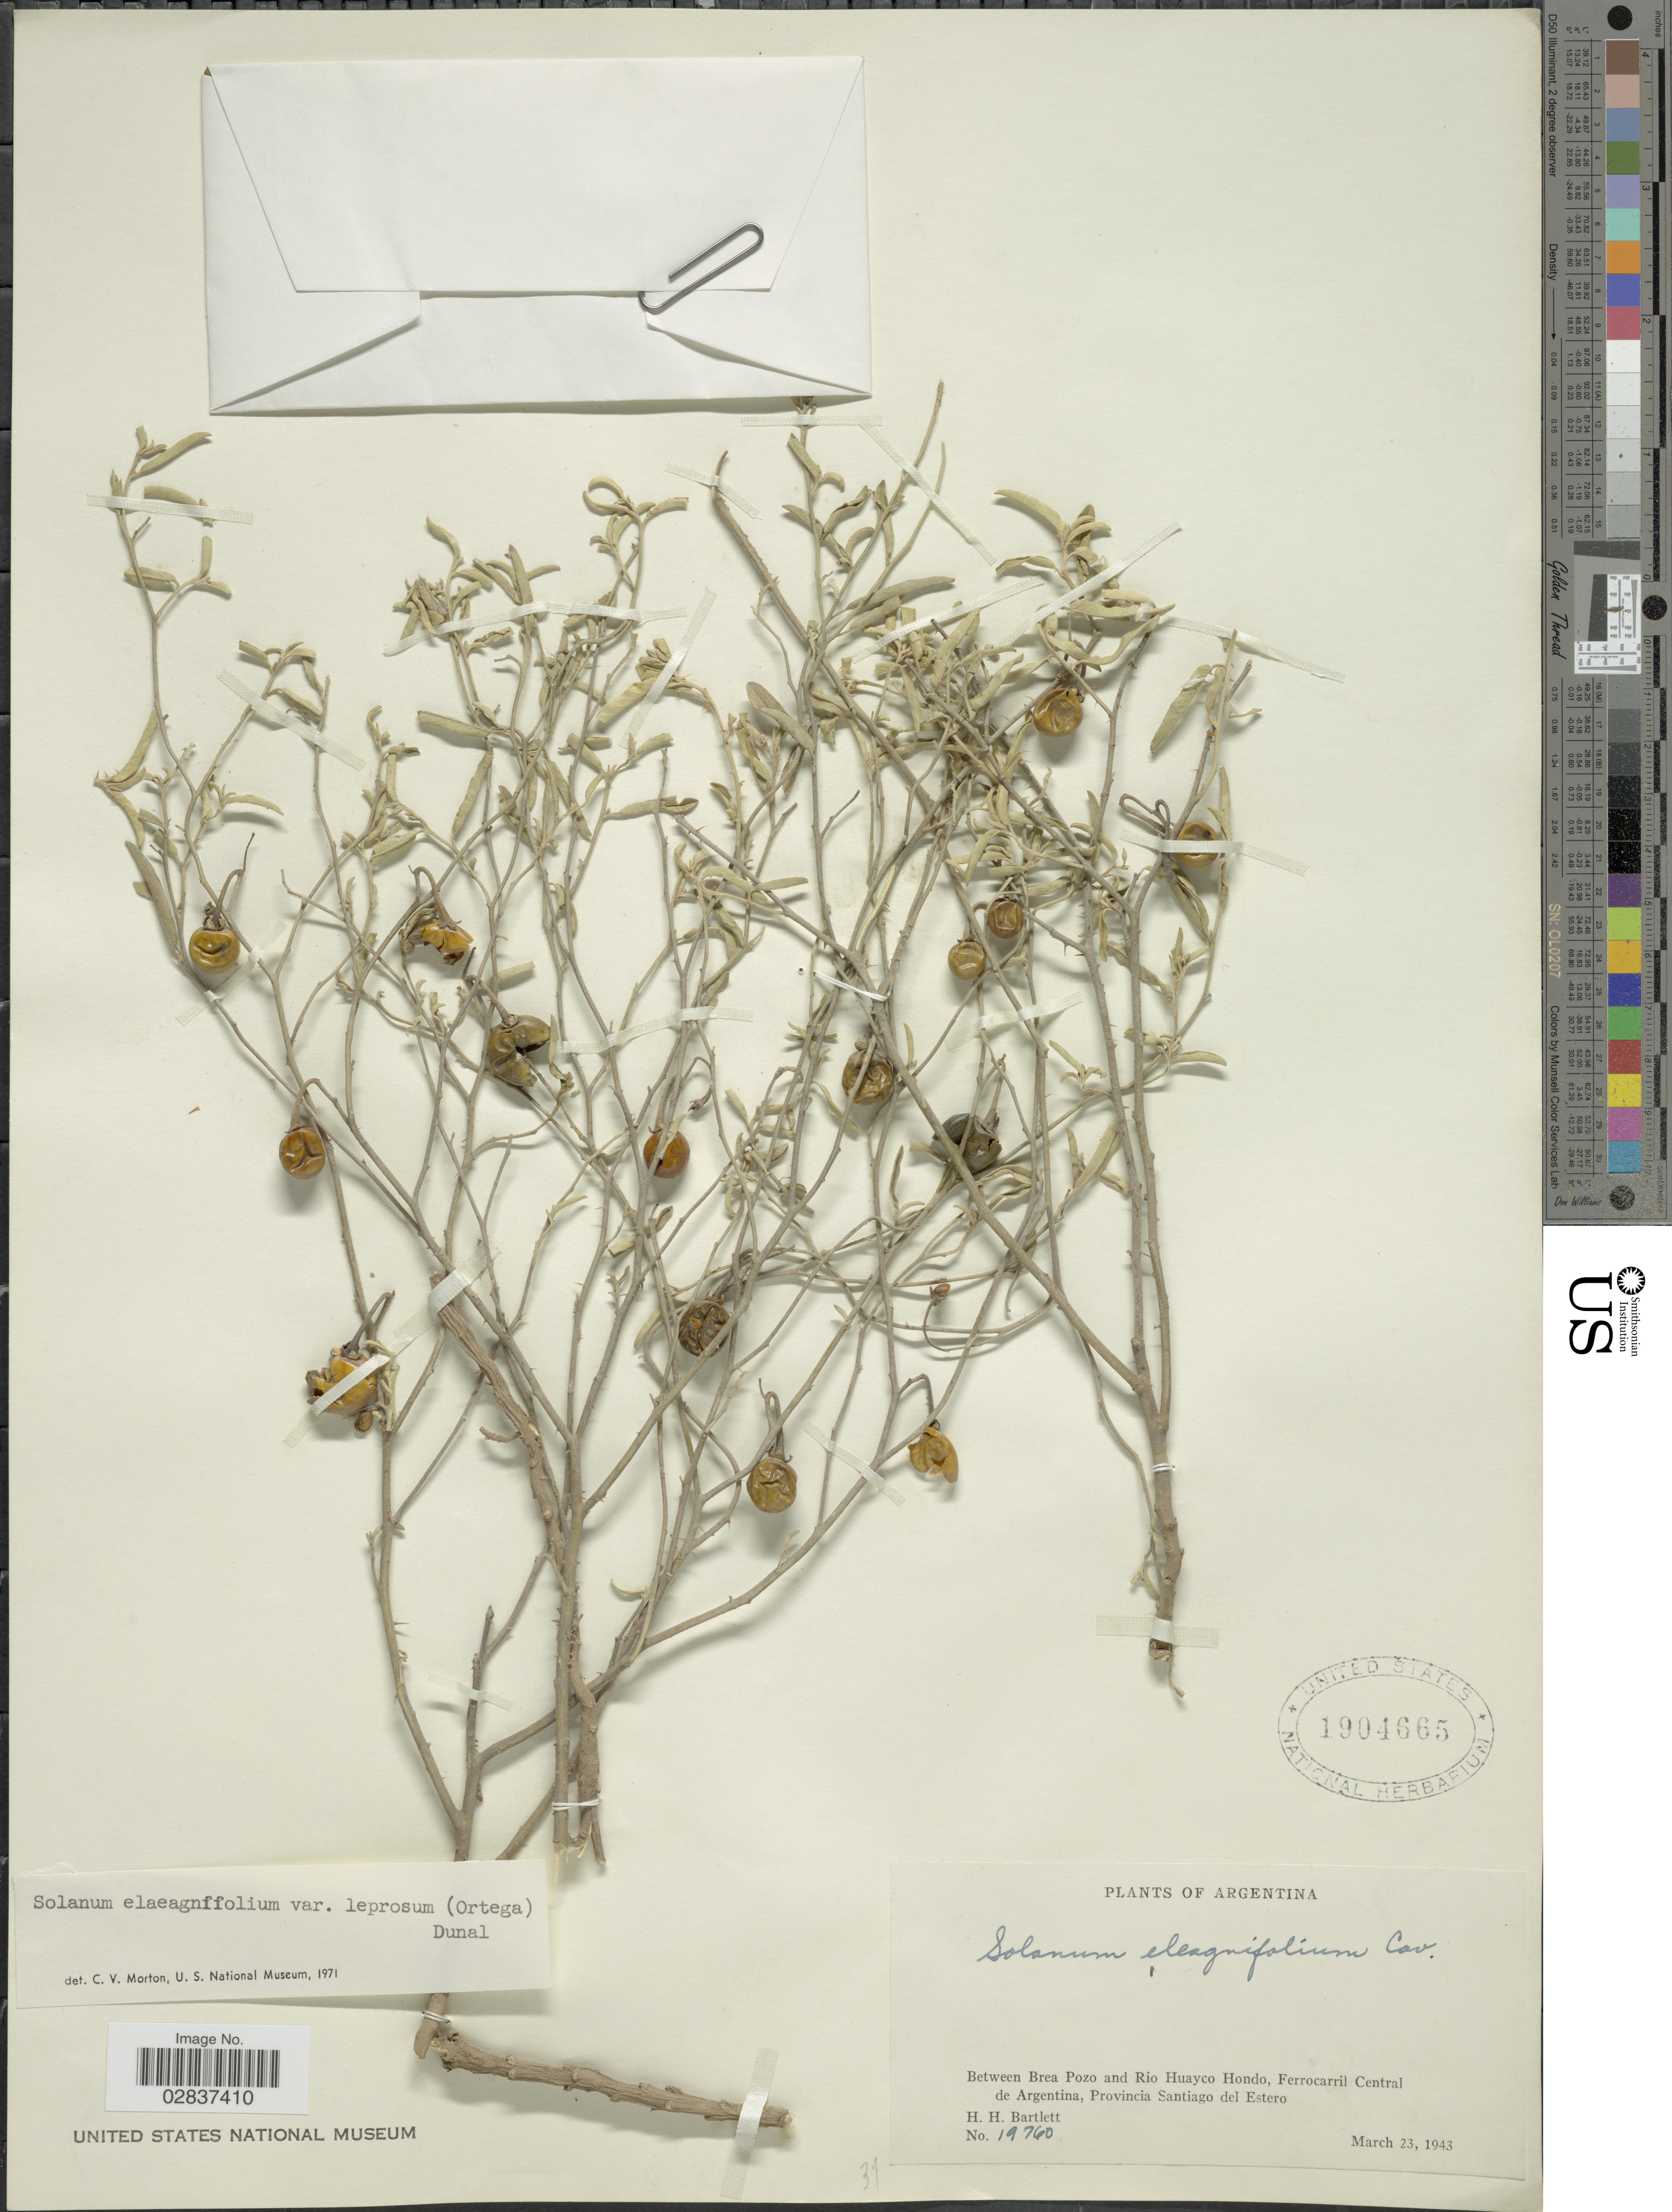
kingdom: Plantae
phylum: Tracheophyta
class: Magnoliopsida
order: Solanales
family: Solanaceae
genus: Solanum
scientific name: Solanum elaeagnifolium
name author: Cav.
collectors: H. H. Bartlett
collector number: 19760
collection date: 1943-03-23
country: Argentina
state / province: Santiago del Estero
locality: Between Brea Pozo and Rio Huayco Hondo, Ferrocarril Central de Argentina, Provincia Santiago del Estero.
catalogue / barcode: US 1904665